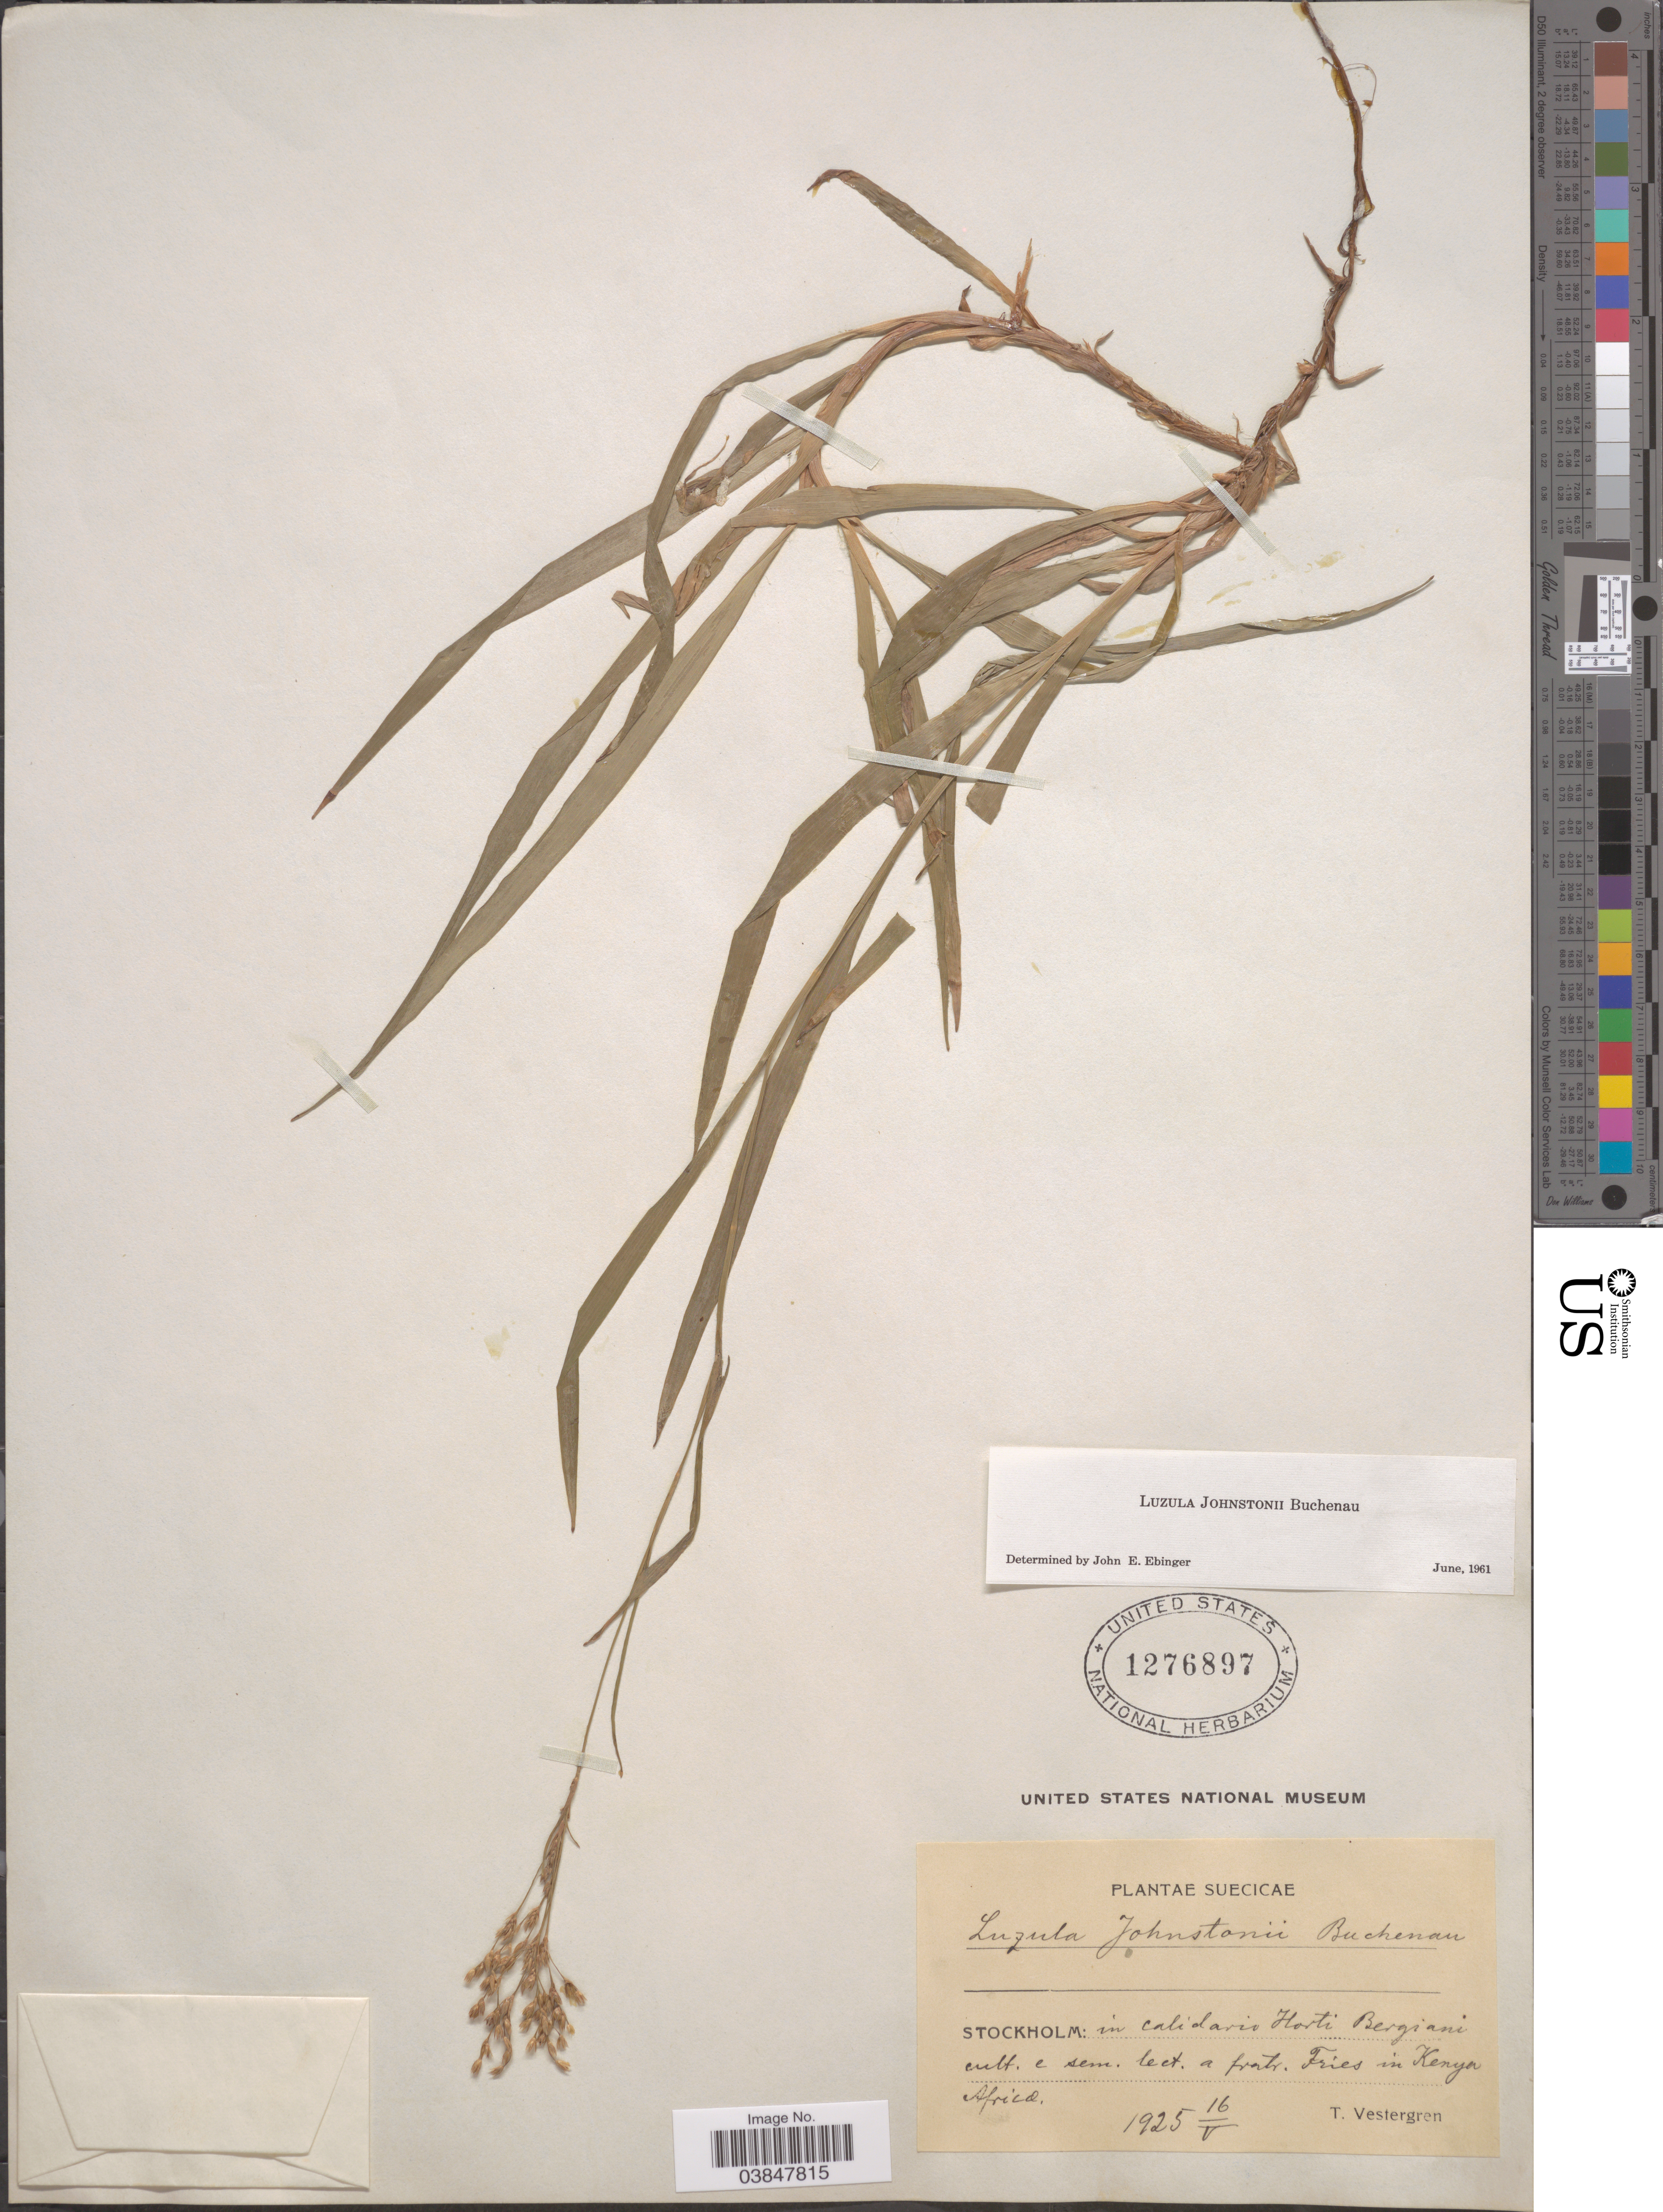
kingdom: Plantae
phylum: Tracheophyta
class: Liliopsida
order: Poales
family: Juncaceae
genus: Luzula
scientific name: Luzula johnstonii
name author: Buchenau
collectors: T. Vestergren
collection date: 1925-05-16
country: Sweden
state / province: Stockholm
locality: Suecicae. Stockholm: in calidario Horti Bergiani.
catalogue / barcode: US 1276897